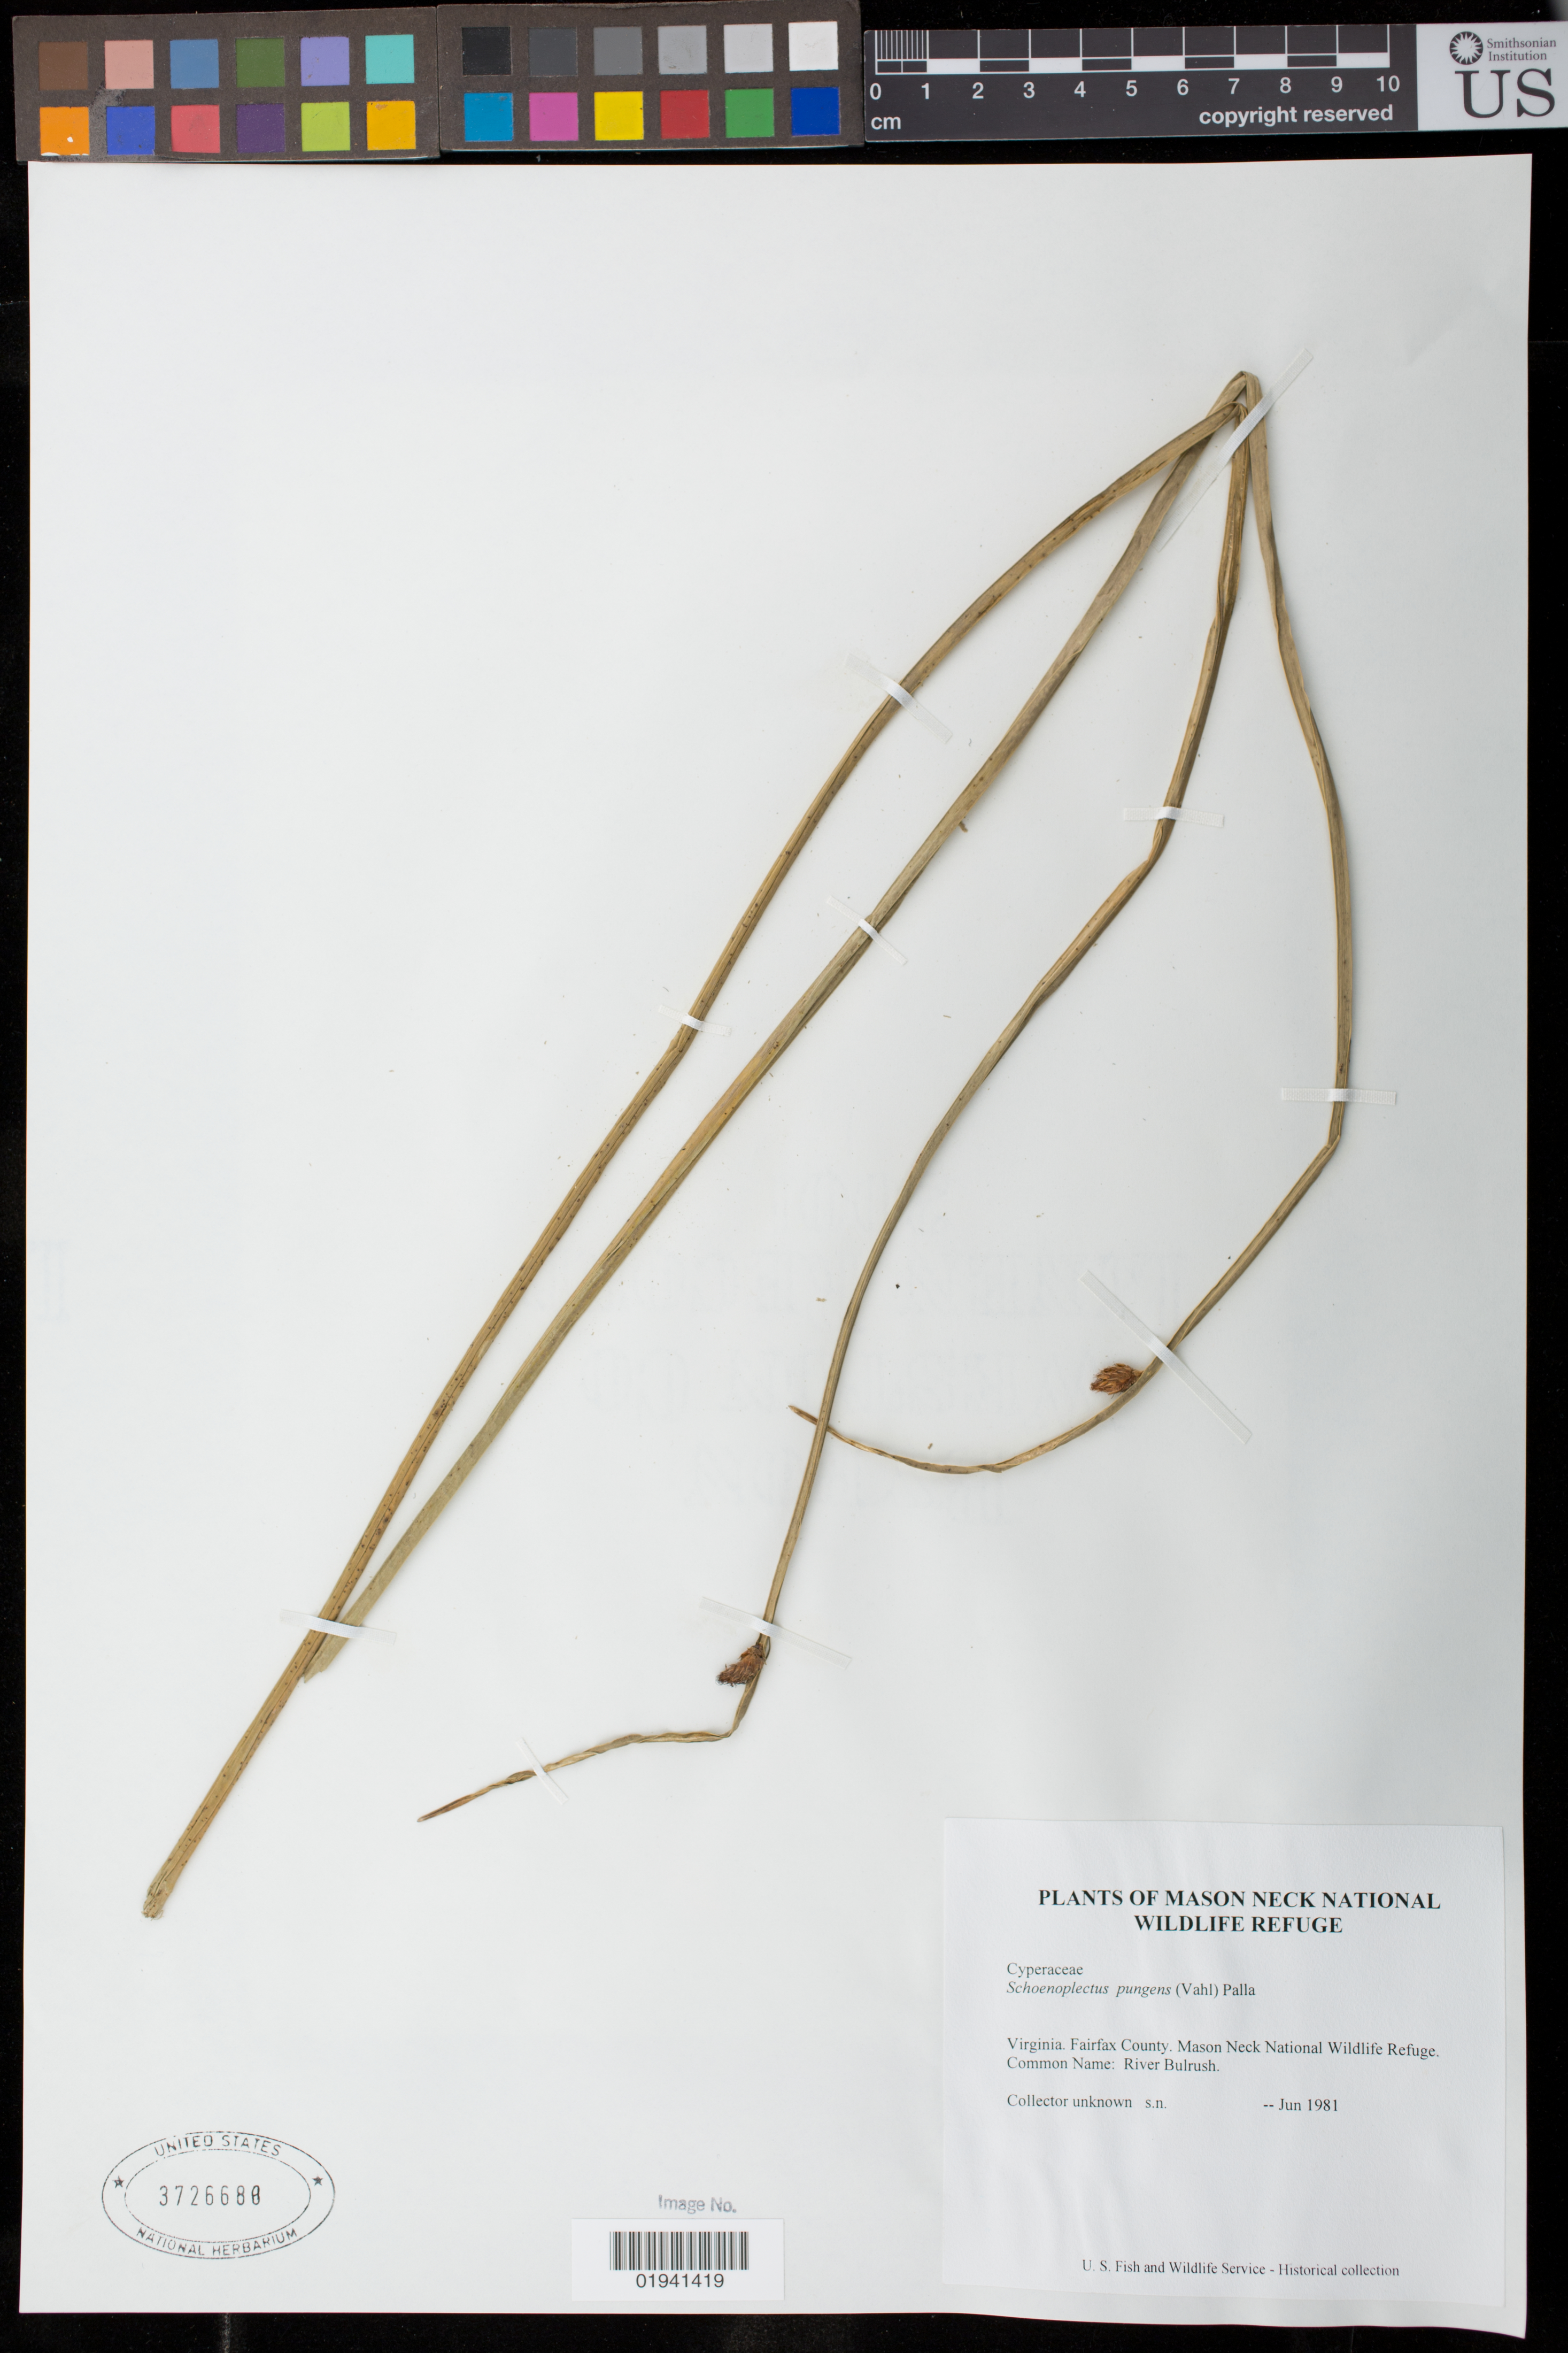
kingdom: Plantae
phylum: Tracheophyta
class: Liliopsida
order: Poales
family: Cyperaceae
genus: Schoenoplectus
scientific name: Schoenoplectus pungens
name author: (Vahl) Palla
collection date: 1981-06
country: United States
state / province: Virginia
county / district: Fairfax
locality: Mason Neck National Wildlife Refuge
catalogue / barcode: US 3726688